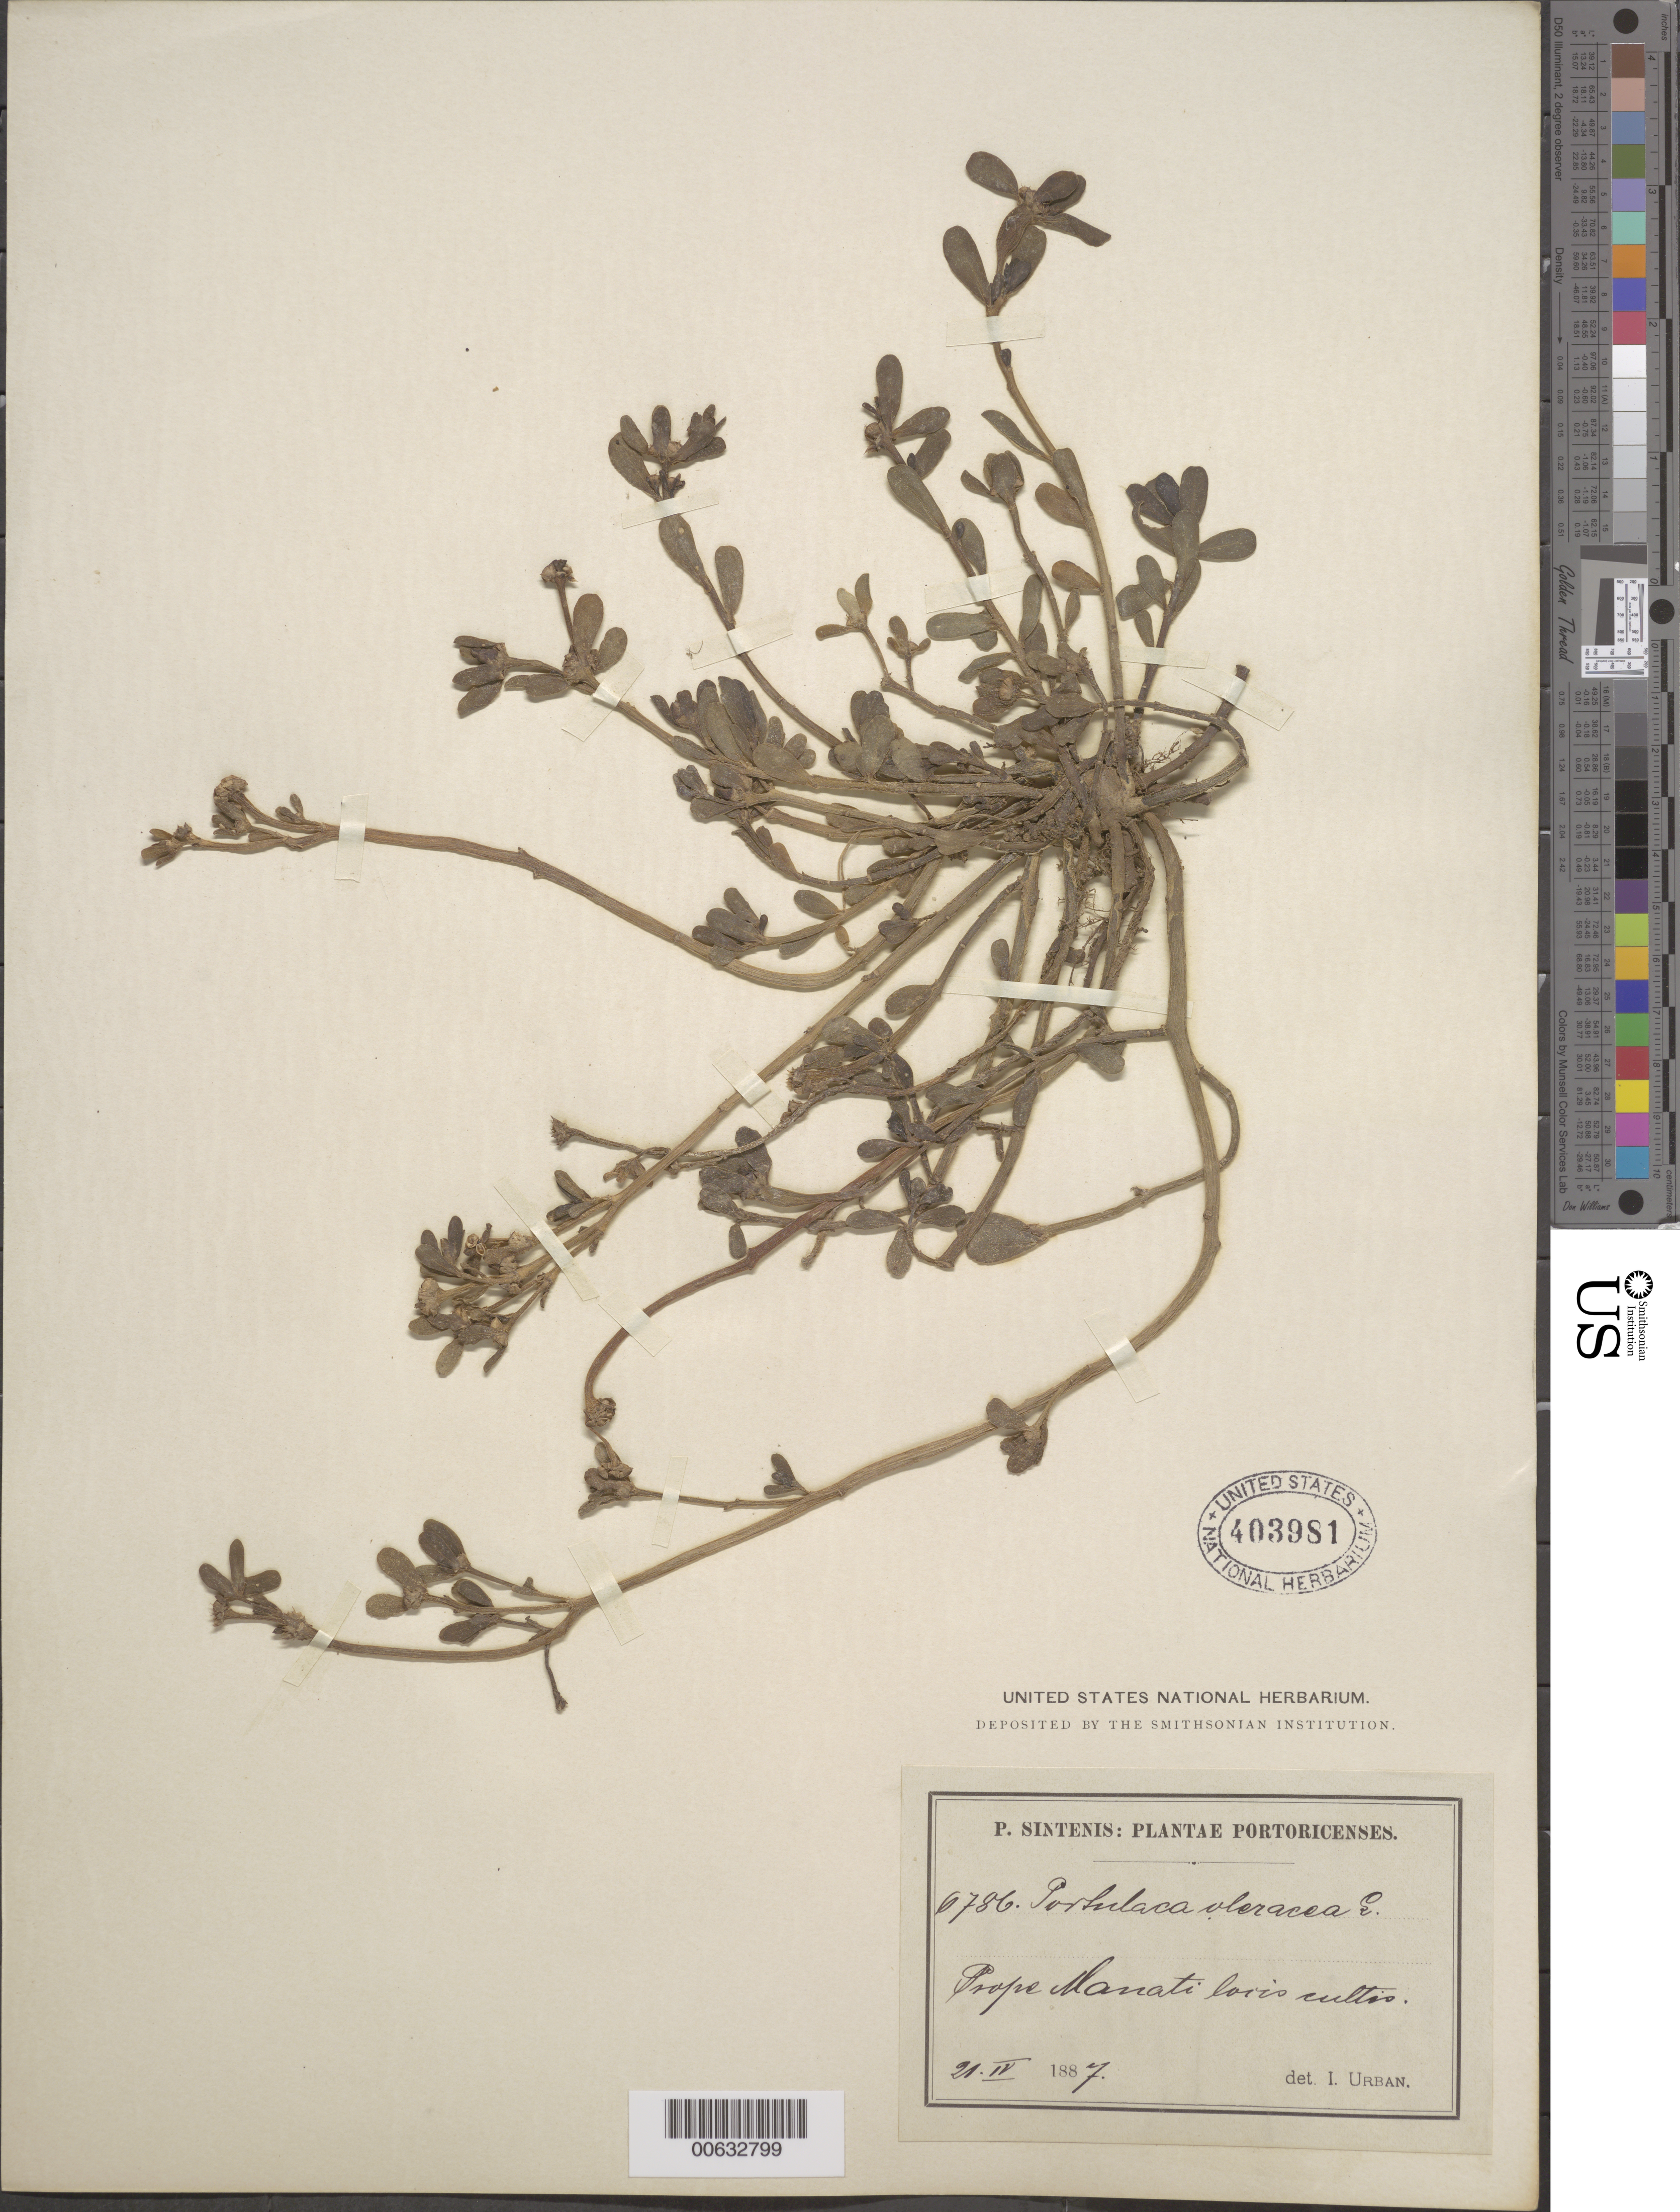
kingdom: Plantae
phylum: Tracheophyta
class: Magnoliopsida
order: Caryophyllales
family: Portulacaceae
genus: Portulaca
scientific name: Portulaca oleracea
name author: L.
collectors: P. Sintenis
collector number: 6786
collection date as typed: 21 Apr 1887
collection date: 1887-04-21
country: Puerto Rico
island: Greater Antilles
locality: Prope Manati, locis cultis.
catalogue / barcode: US 403981